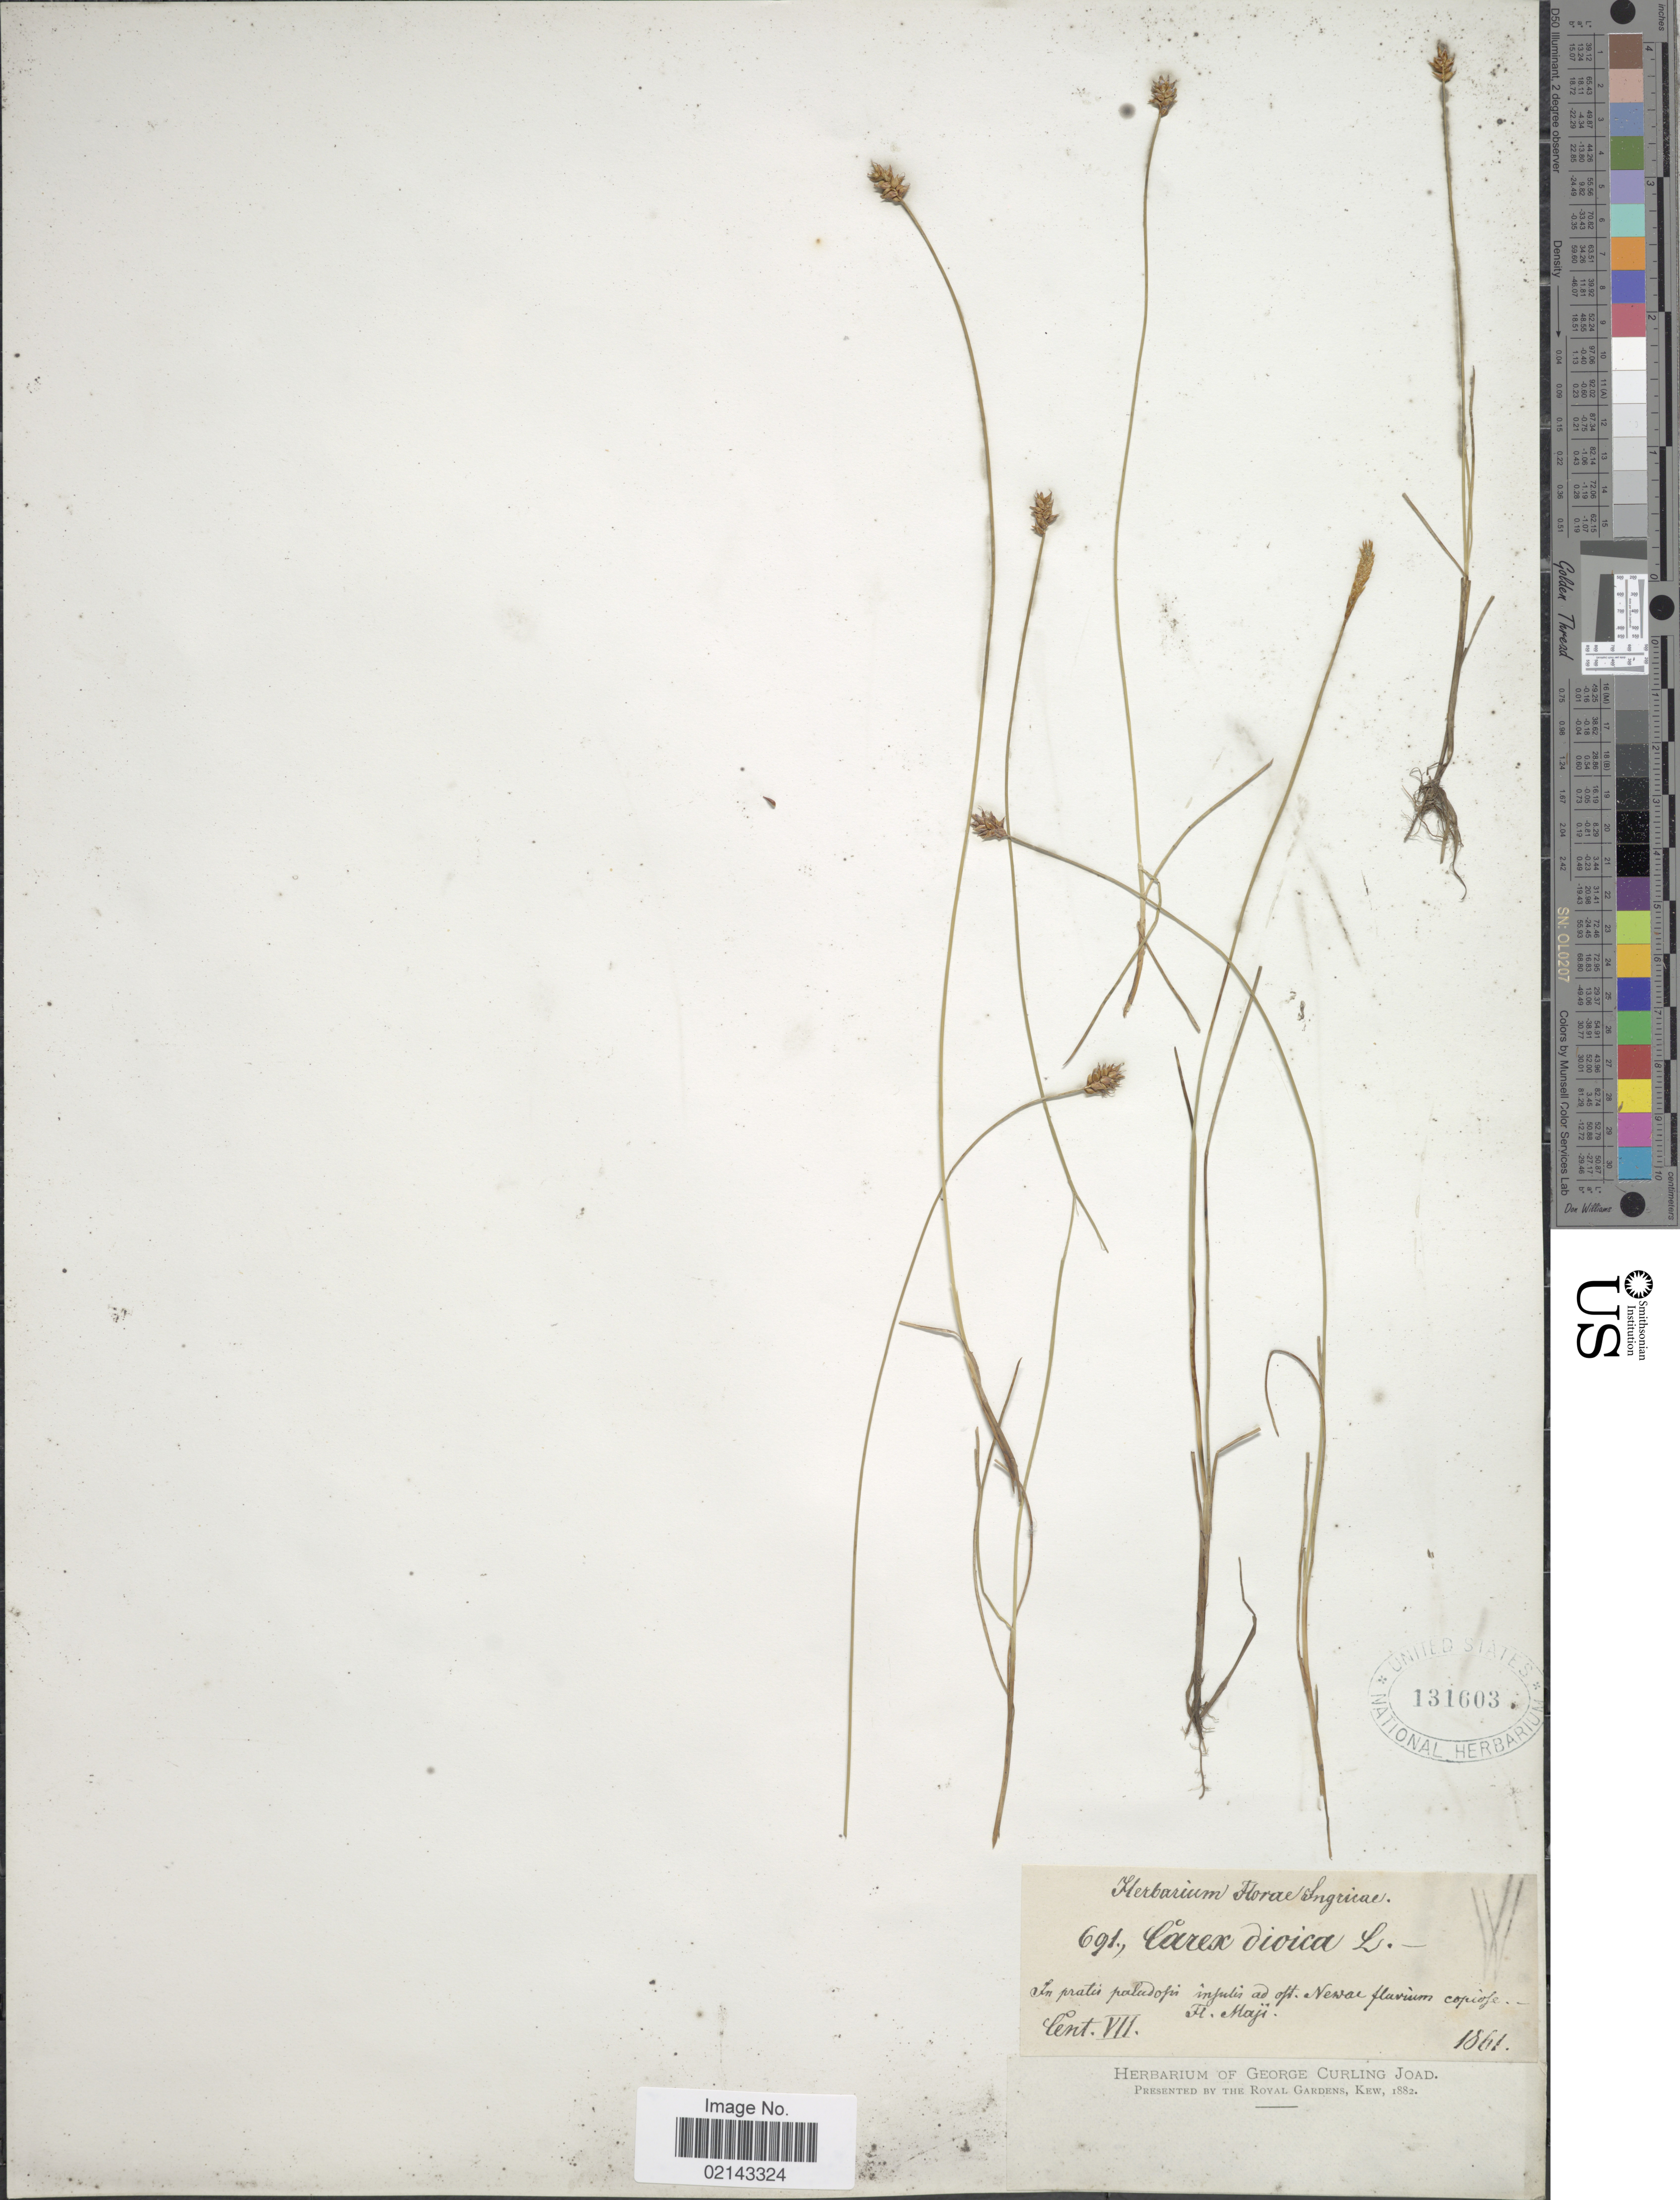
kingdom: Plantae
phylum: Tracheophyta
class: Liliopsida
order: Poales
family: Cyperaceae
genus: Carex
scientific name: Carex dioica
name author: L.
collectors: ex herb. George Curling Joad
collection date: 1861-05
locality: In pratis paludosis infulis ad opt. Newae fluvium copiose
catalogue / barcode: US 131603